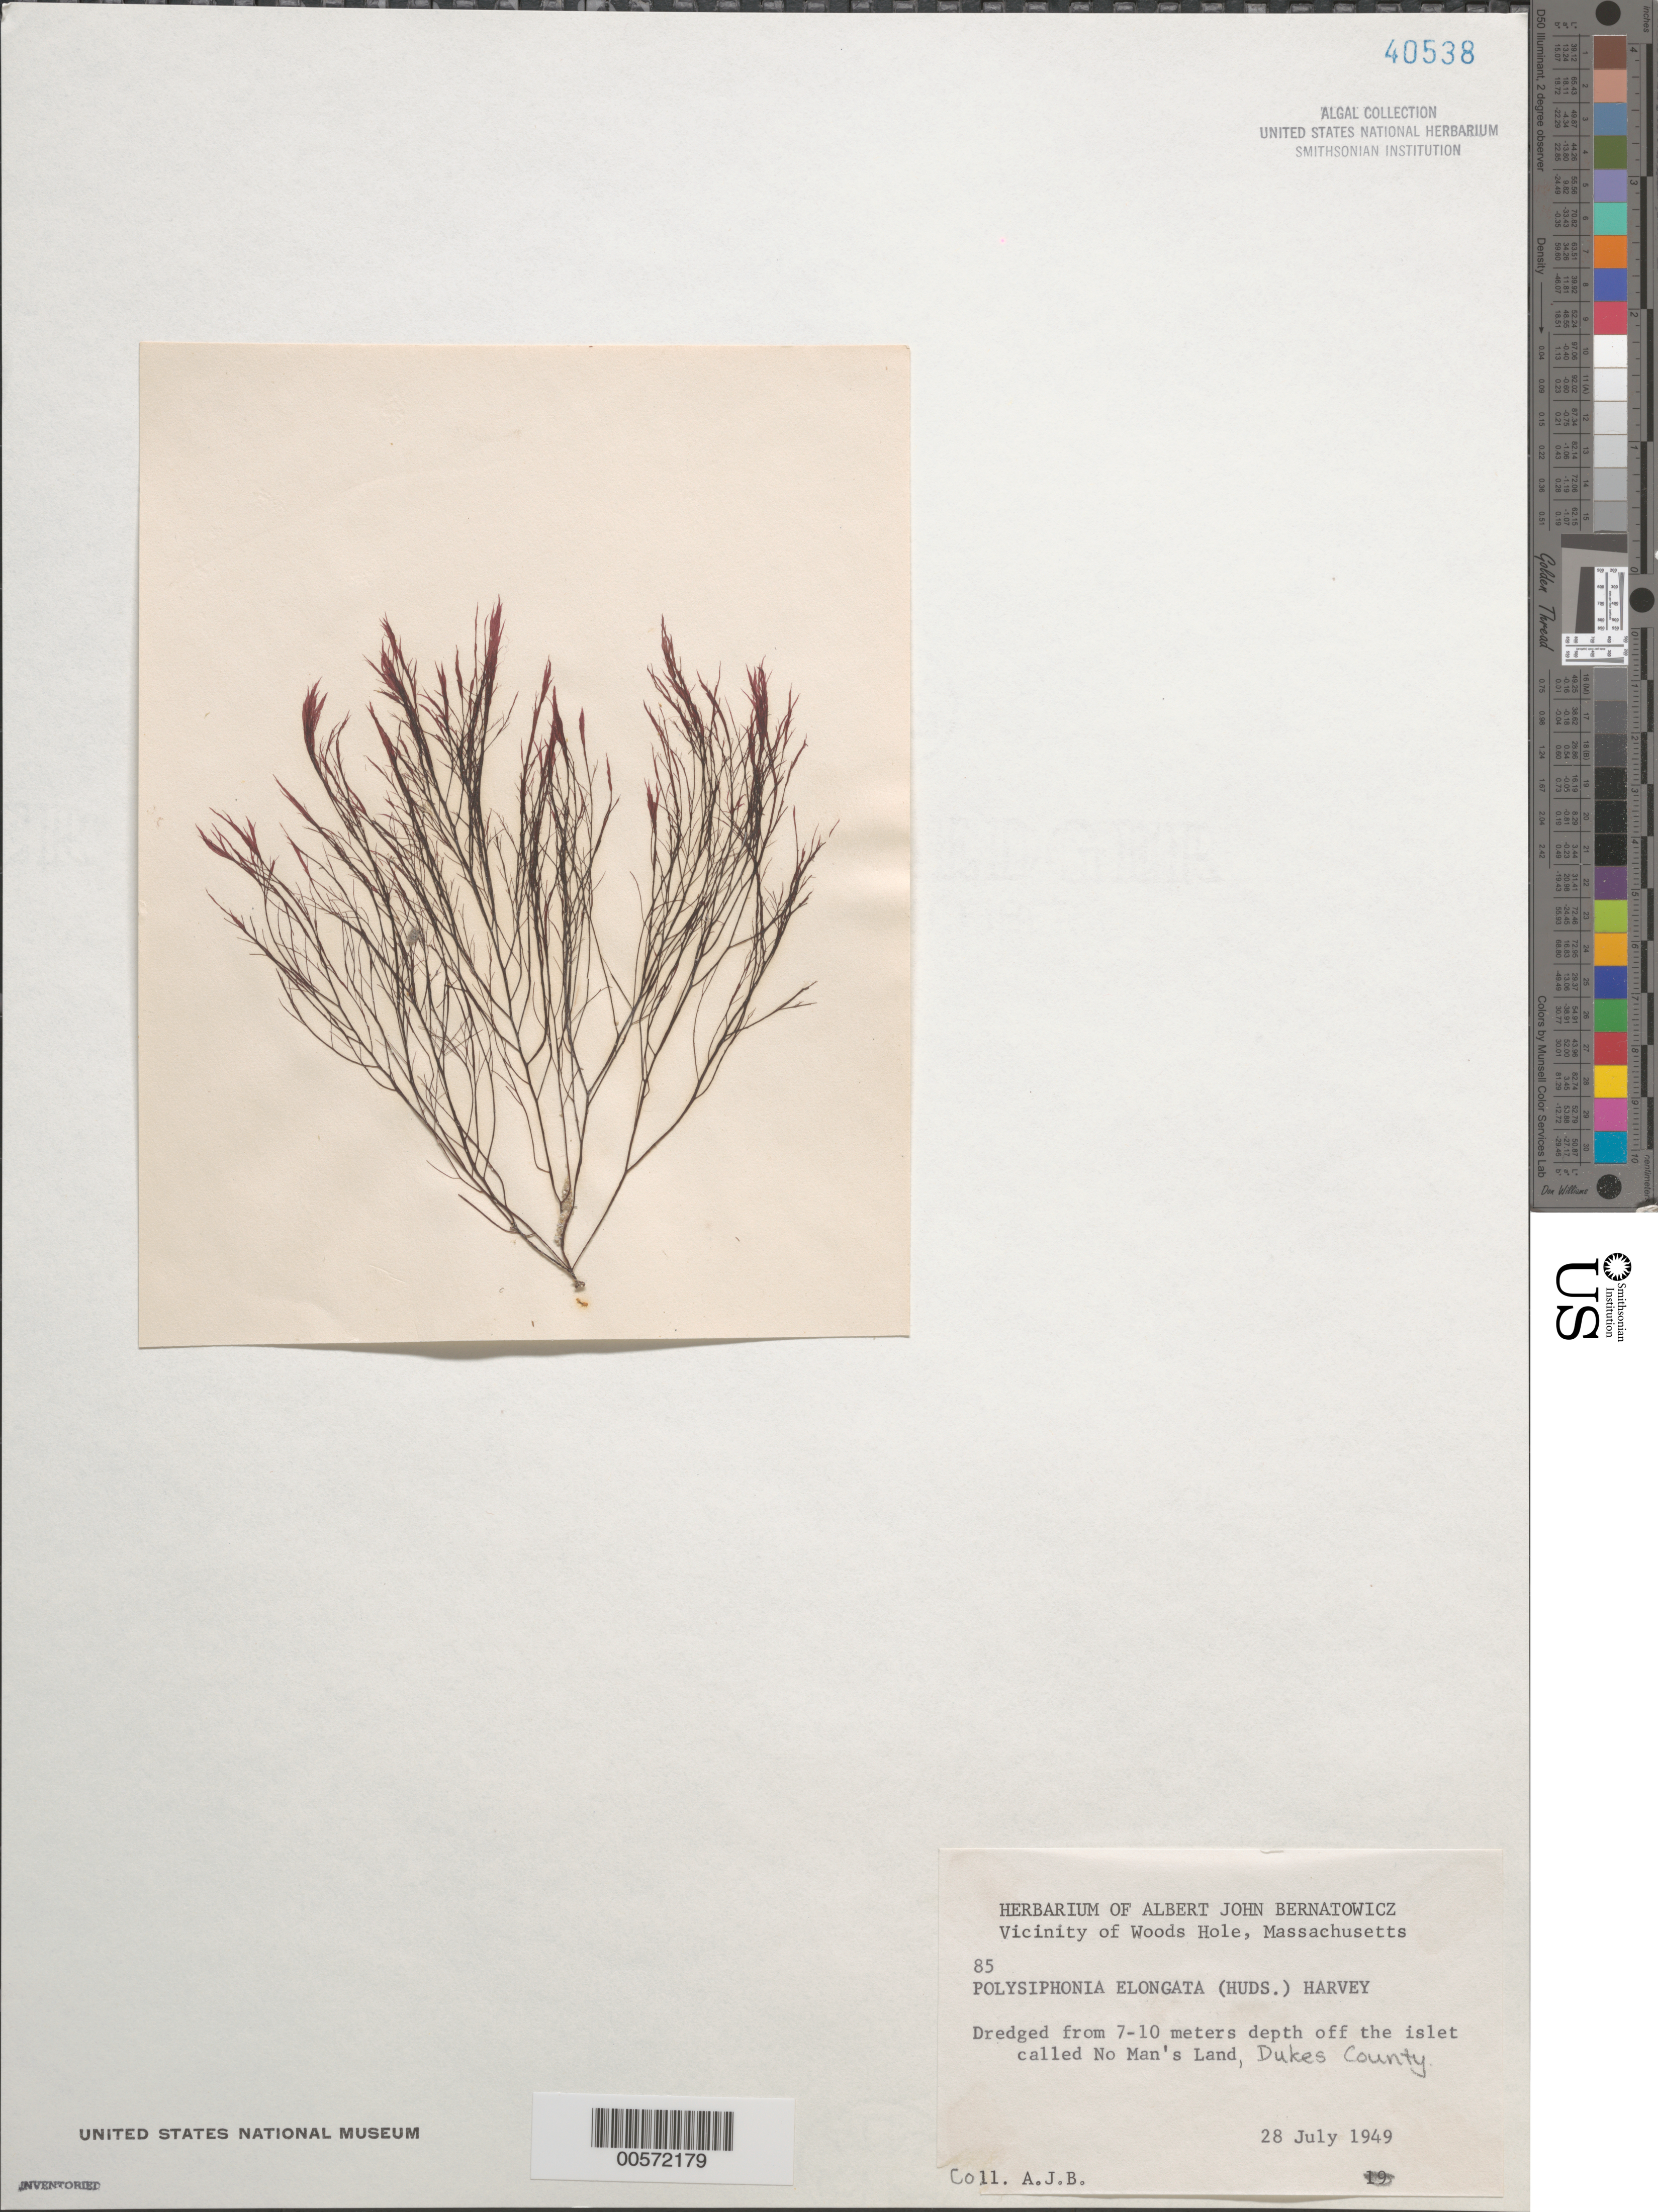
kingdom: Plantae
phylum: Rhodophyta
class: Florideophyceae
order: Ceramiales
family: Rhodomelaceae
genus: Carradoriella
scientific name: Carradoriella elongata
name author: (Hudson) Savoie & G.W. Saunders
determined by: Algae name updating Project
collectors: A. Bernatowicz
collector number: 85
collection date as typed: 28 Jul 1949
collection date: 1949-07-28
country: United States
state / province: Massachusetts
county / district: Dukes County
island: No Mans Land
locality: Off No Mans Land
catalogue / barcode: US 40538